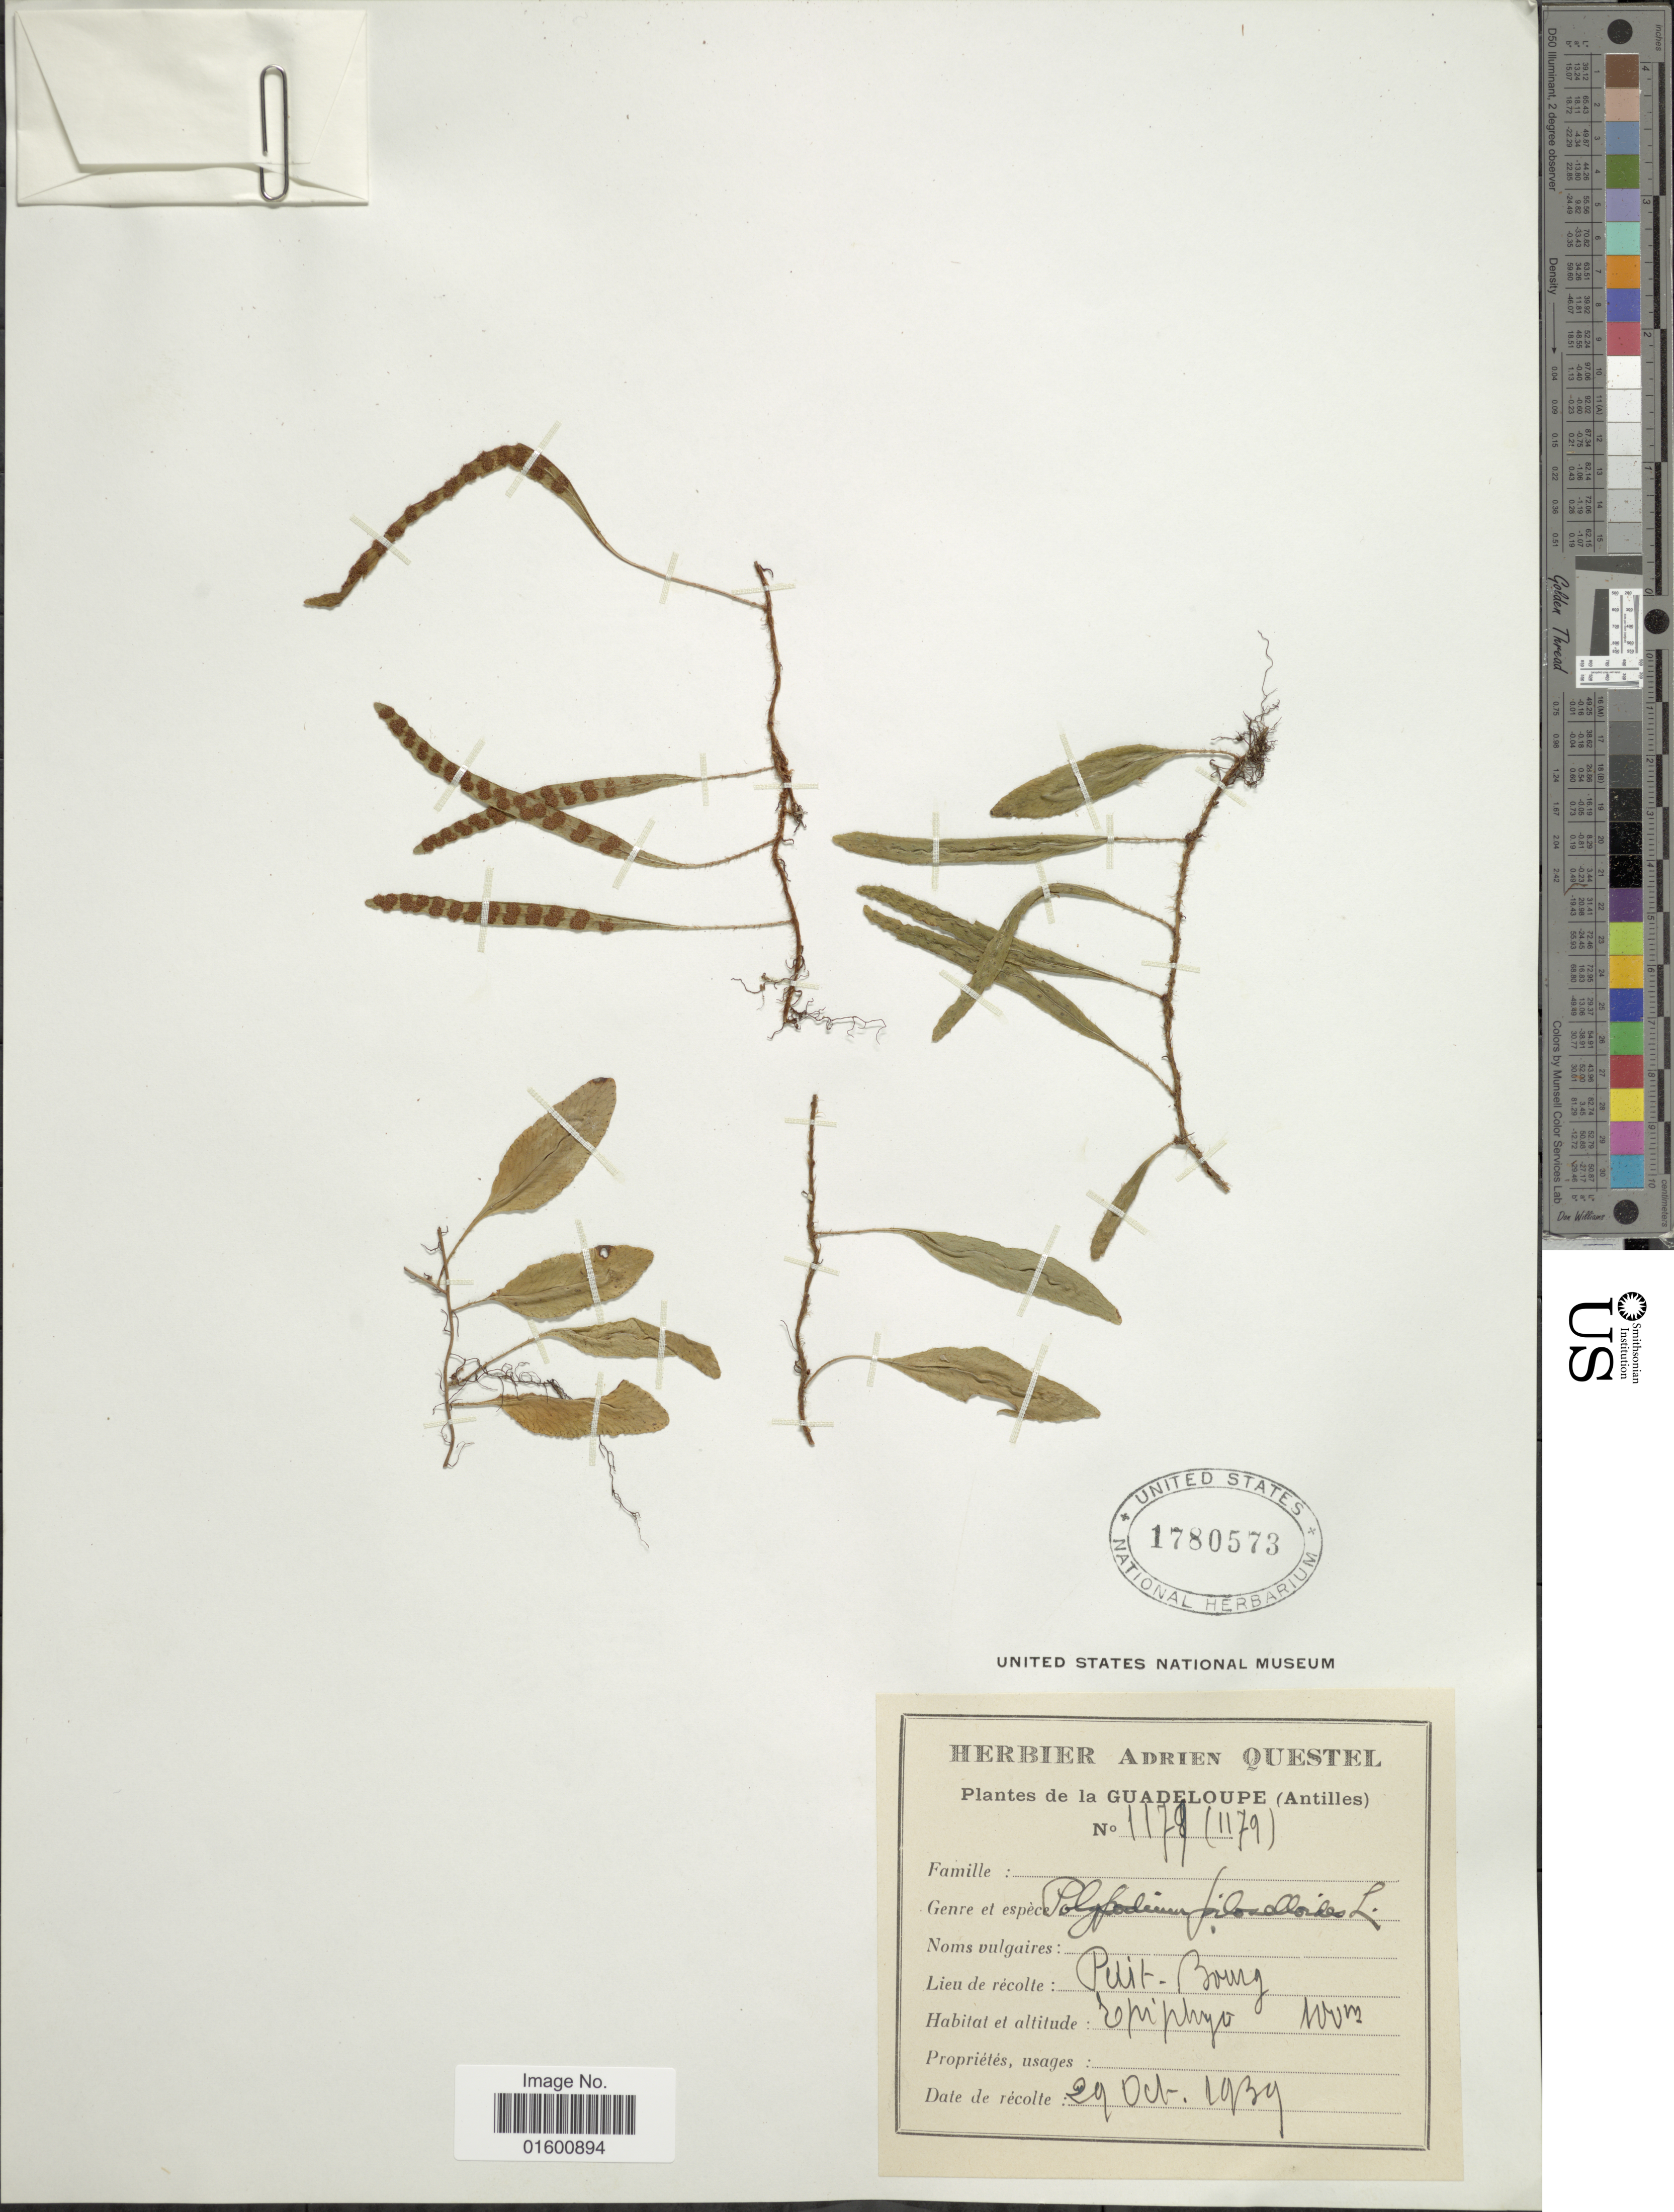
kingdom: Plantae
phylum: Tracheophyta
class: Polypodiopsida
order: Polypodiales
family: Polypodiaceae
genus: Microgramma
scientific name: Microgramma piloselloides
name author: (L.) Copel.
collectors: ex herb. A. Questal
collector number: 1179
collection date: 1939-10-29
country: Guadeloupe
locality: Petit Bourg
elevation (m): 100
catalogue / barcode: US 1780573